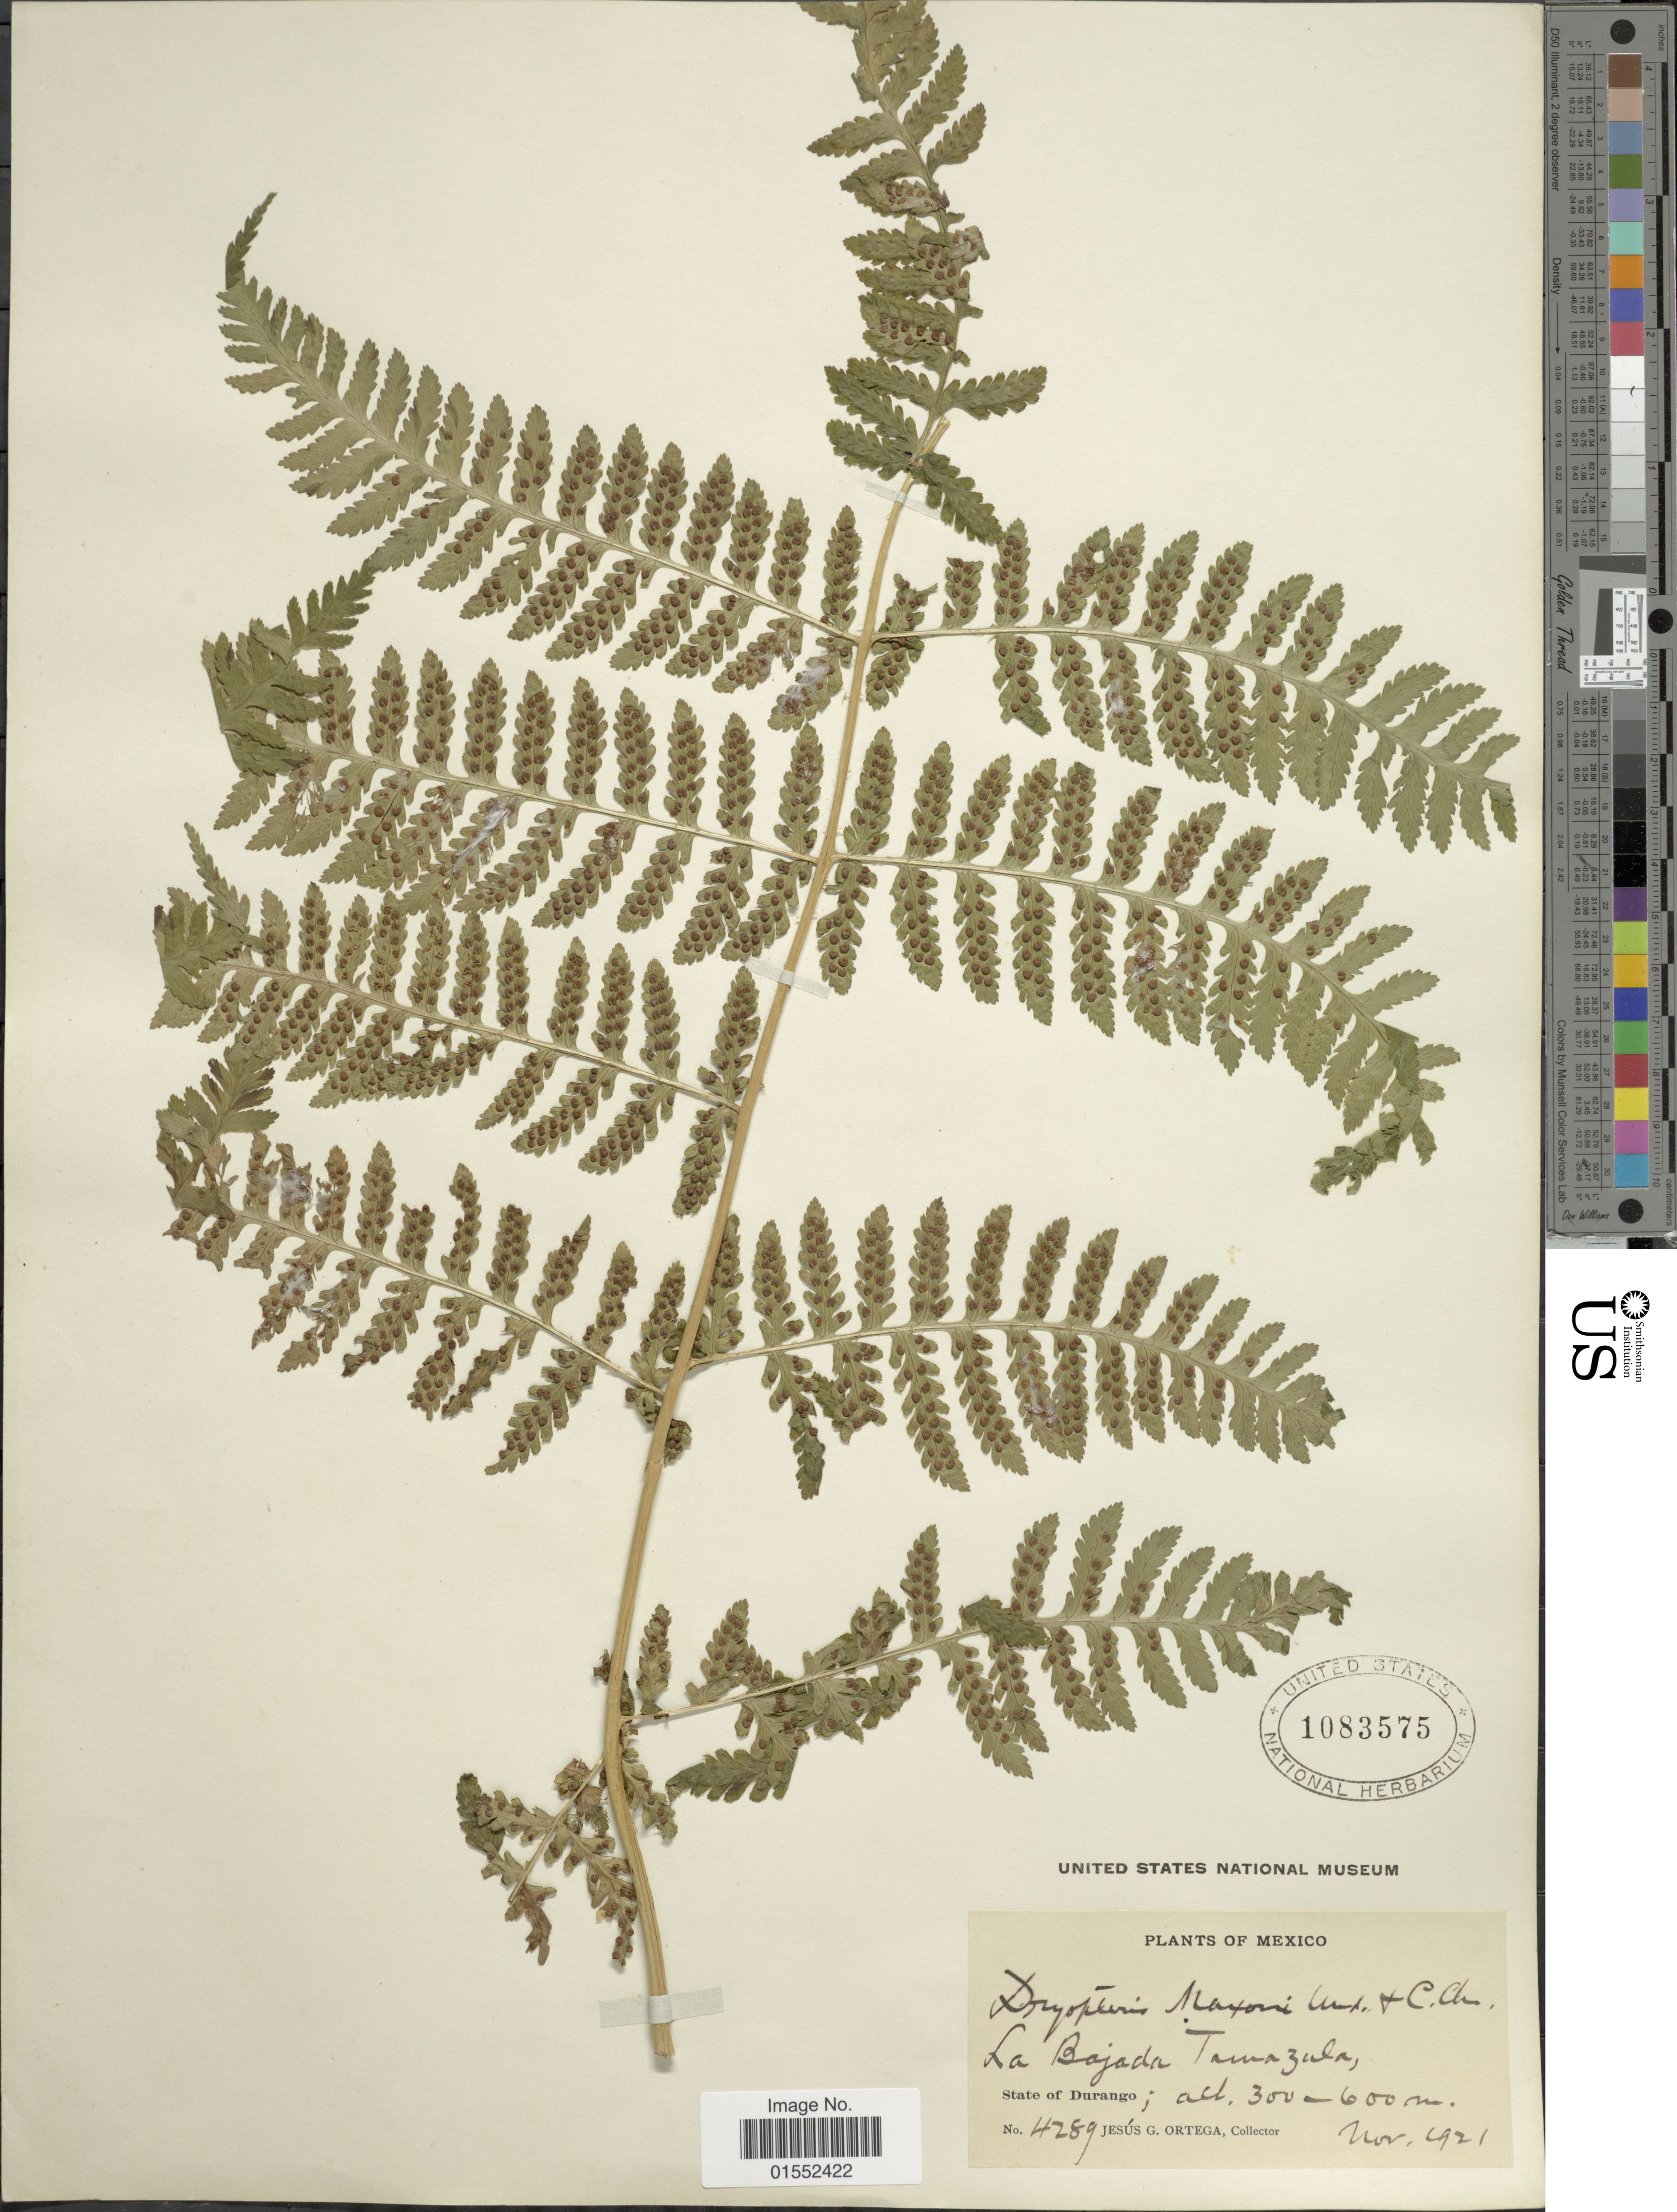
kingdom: Plantae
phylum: Tracheophyta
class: Polypodiopsida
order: Polypodiales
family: Dryopteridaceae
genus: Dryopteris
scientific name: Dryopteris maxonii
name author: Underw. & C. Chr.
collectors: J. Ortega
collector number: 4289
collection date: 1921-11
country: Mexico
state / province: Durango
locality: Mexico. La Bajada, Tamazula, State of Durango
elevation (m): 300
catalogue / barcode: US 1083575